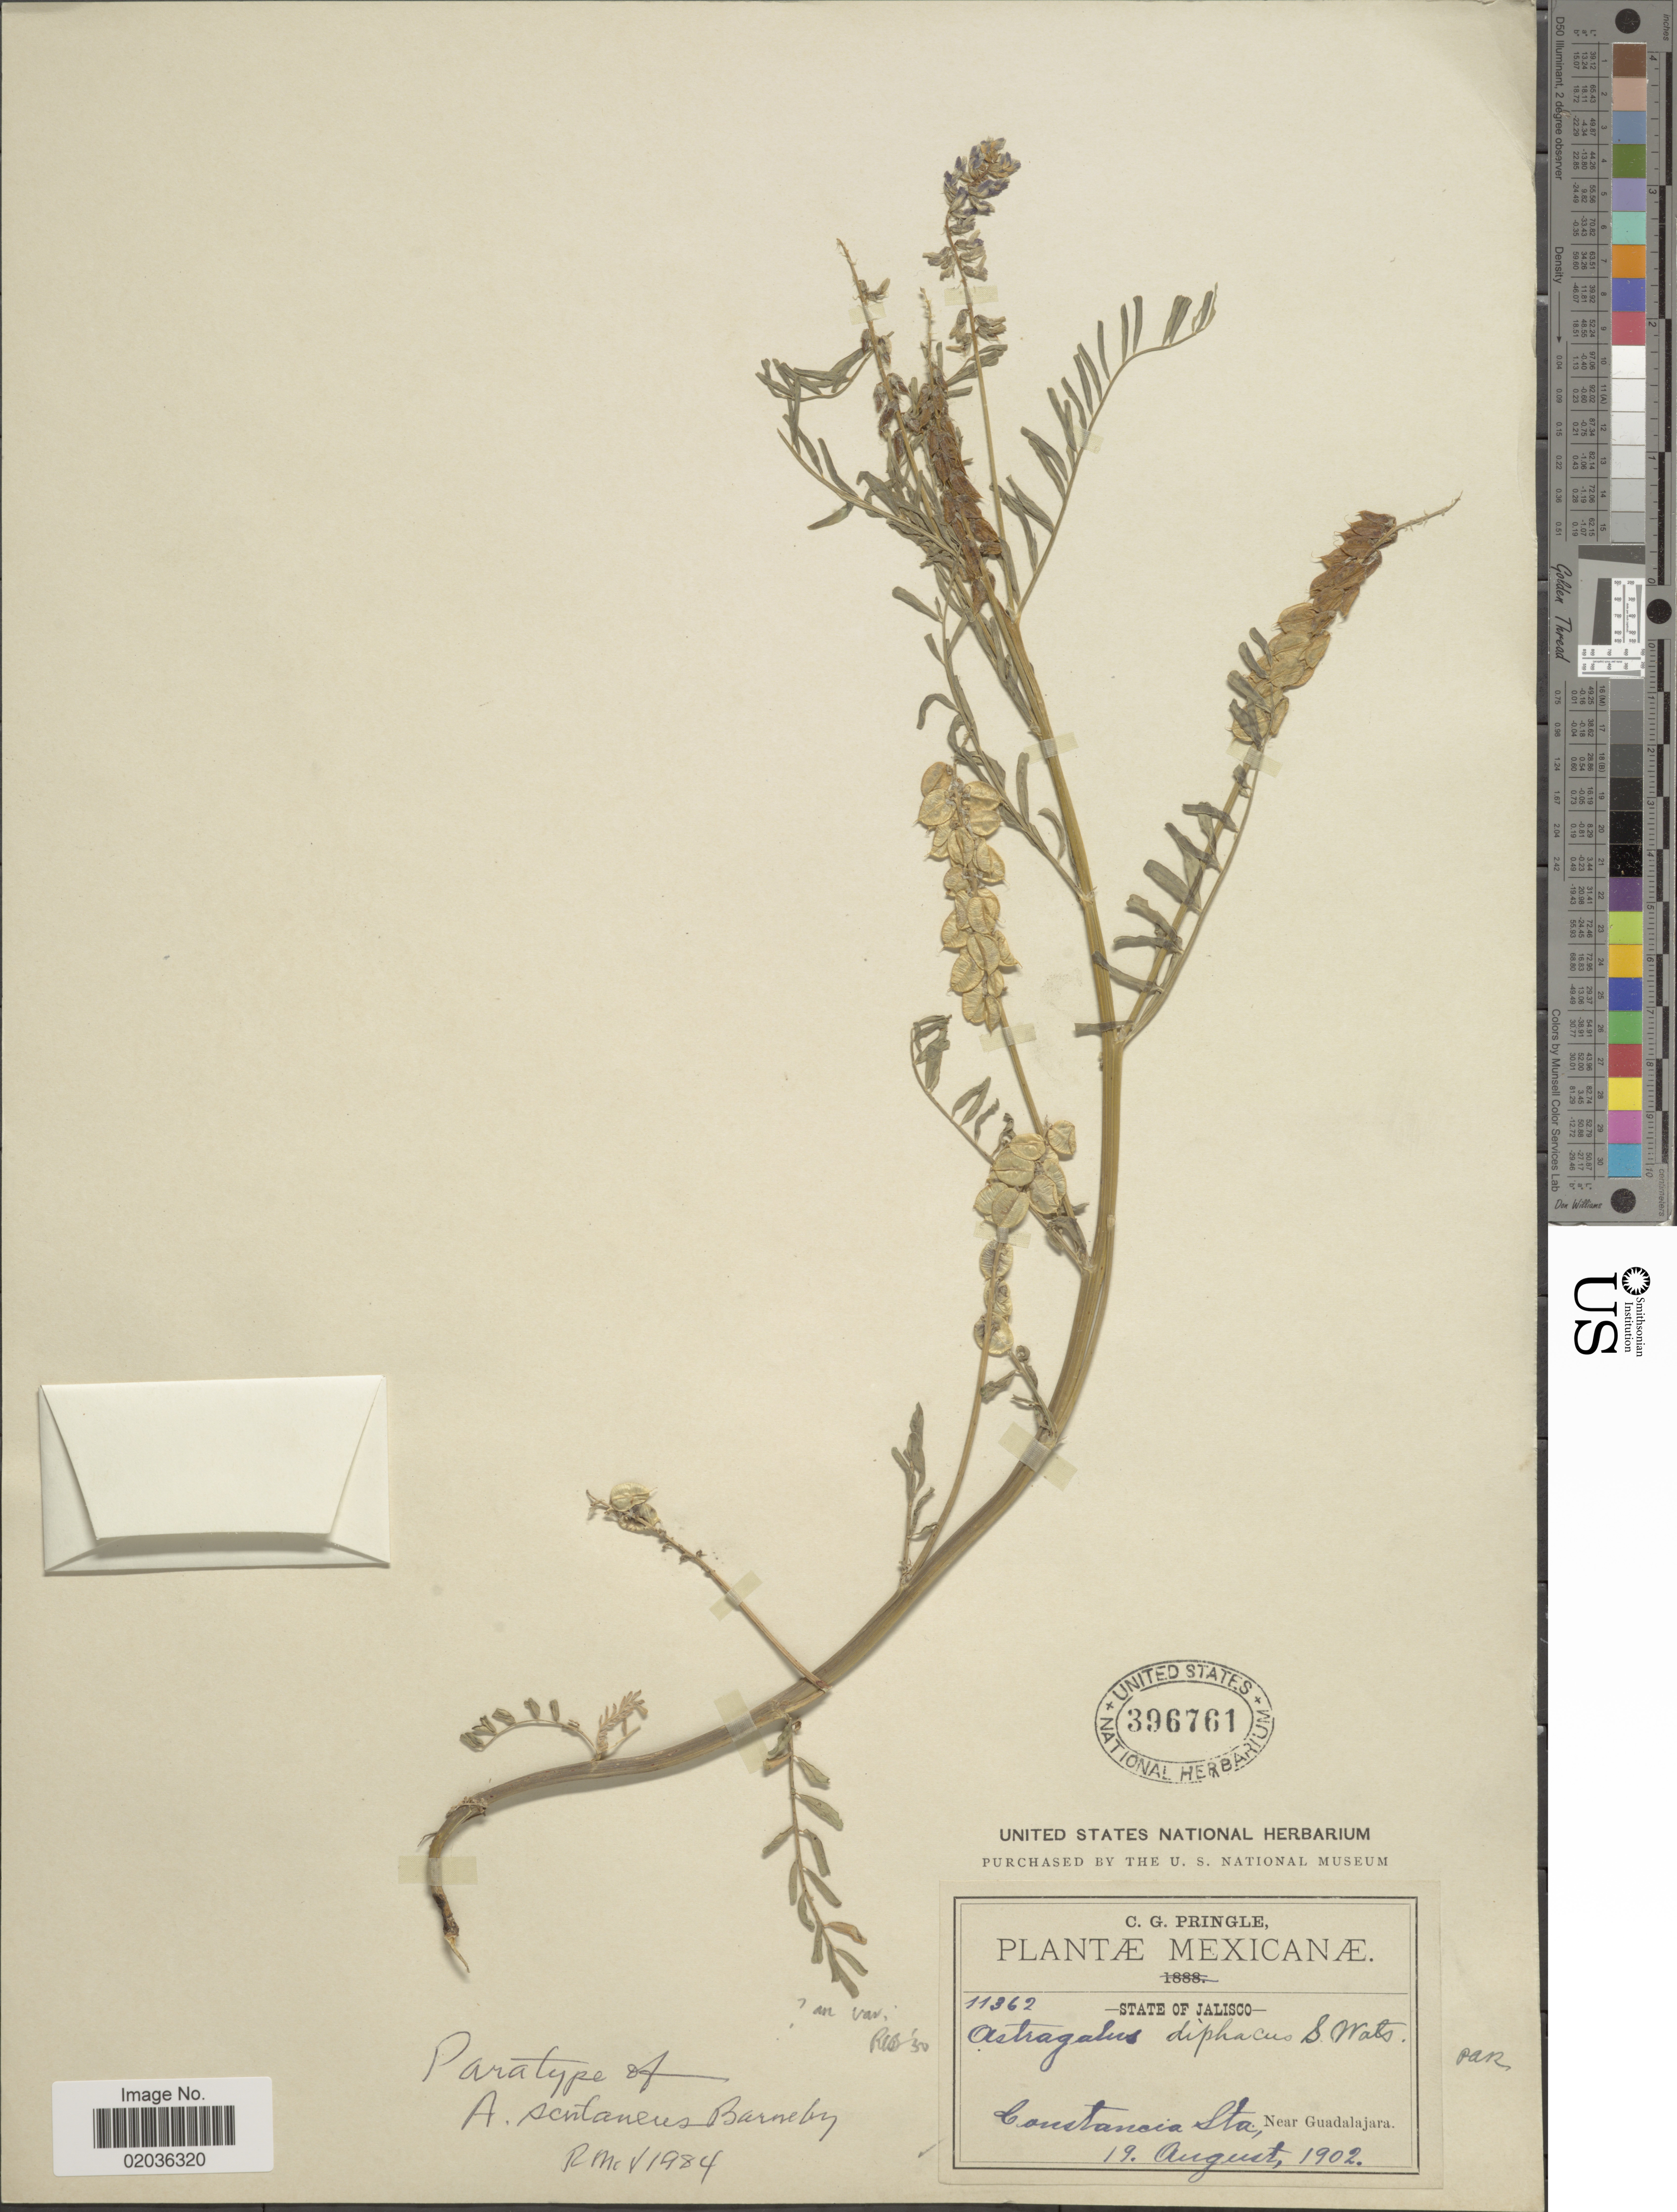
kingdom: Plantae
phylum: Tracheophyta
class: Magnoliopsida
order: Fabales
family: Fabaceae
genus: Astragalus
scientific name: Astragalus scutaneus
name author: Barneby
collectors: C. G. Pringle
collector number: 11362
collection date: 1902-08-19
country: Mexico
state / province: Jalisco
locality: Constancia Sta, near Guadalajara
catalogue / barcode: US 396761